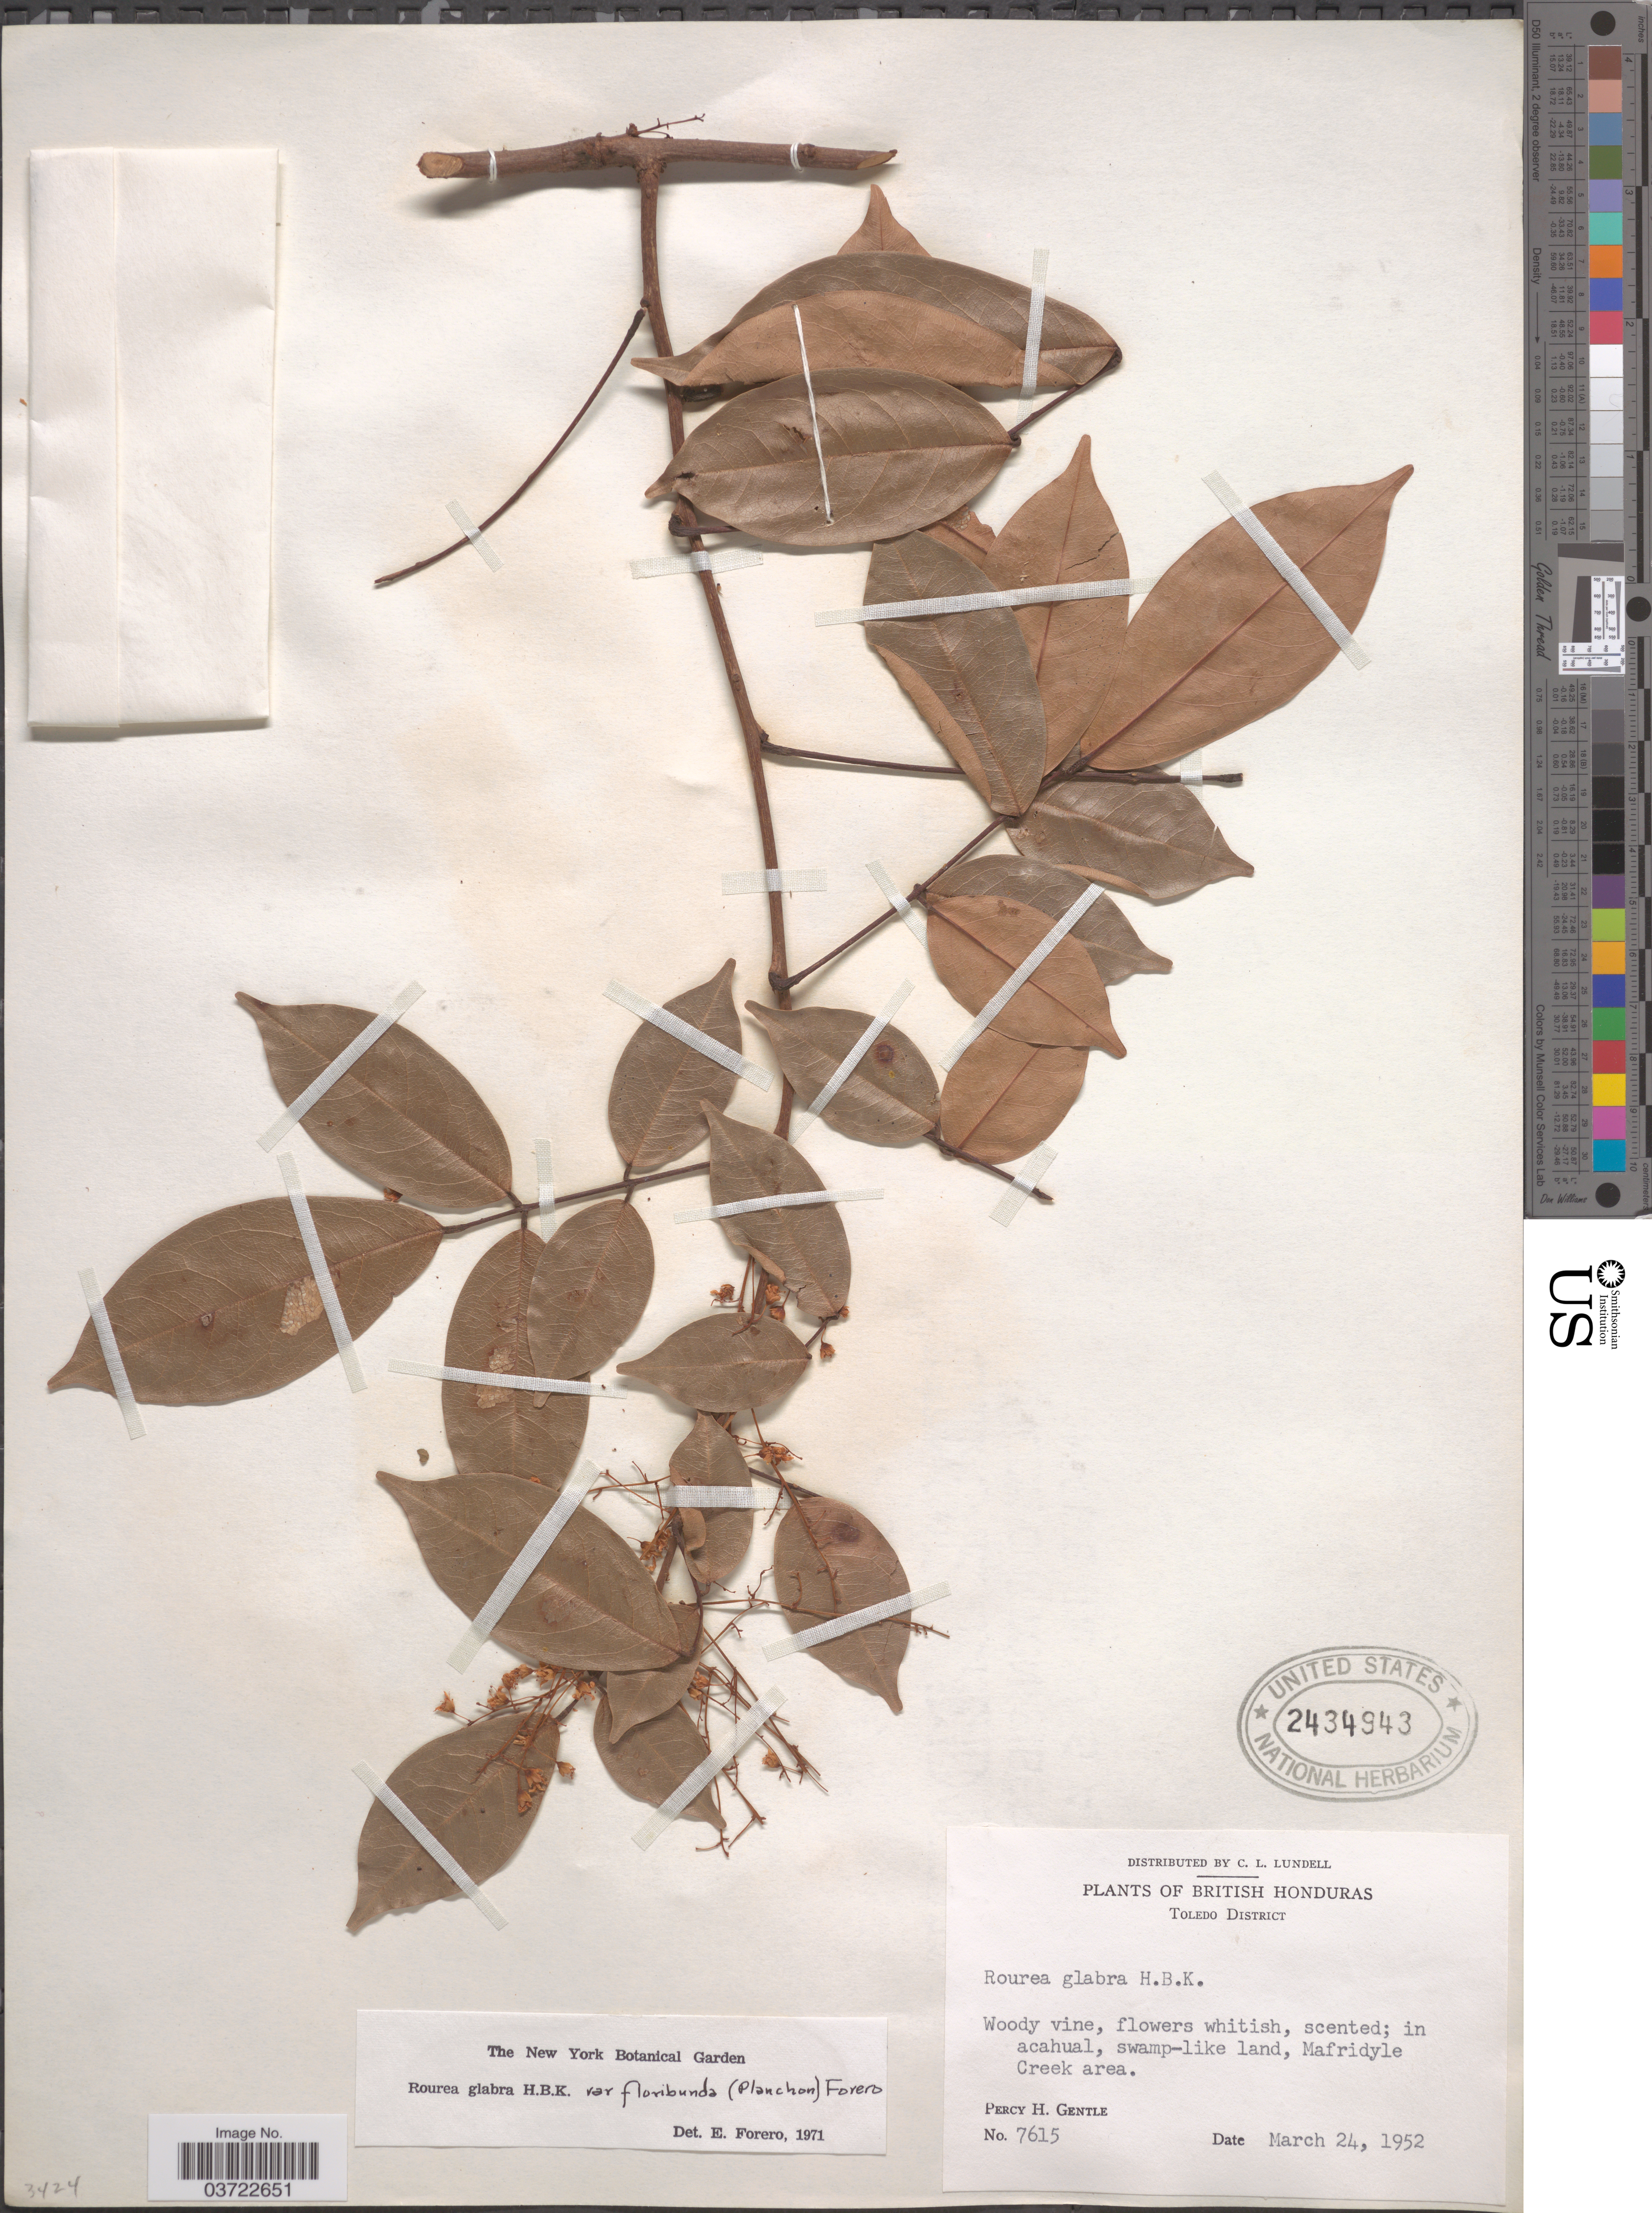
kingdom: Plantae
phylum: Tracheophyta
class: Magnoliopsida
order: Oxalidales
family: Connaraceae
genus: Rourea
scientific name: Rourea glabra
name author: Kunth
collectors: P. H. Gentle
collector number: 7615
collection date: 1952-03-24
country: Belize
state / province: Toledo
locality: British Honduras. Toledo District. Swamp-like land, Mafridyle Creek area.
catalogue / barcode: US 2434943